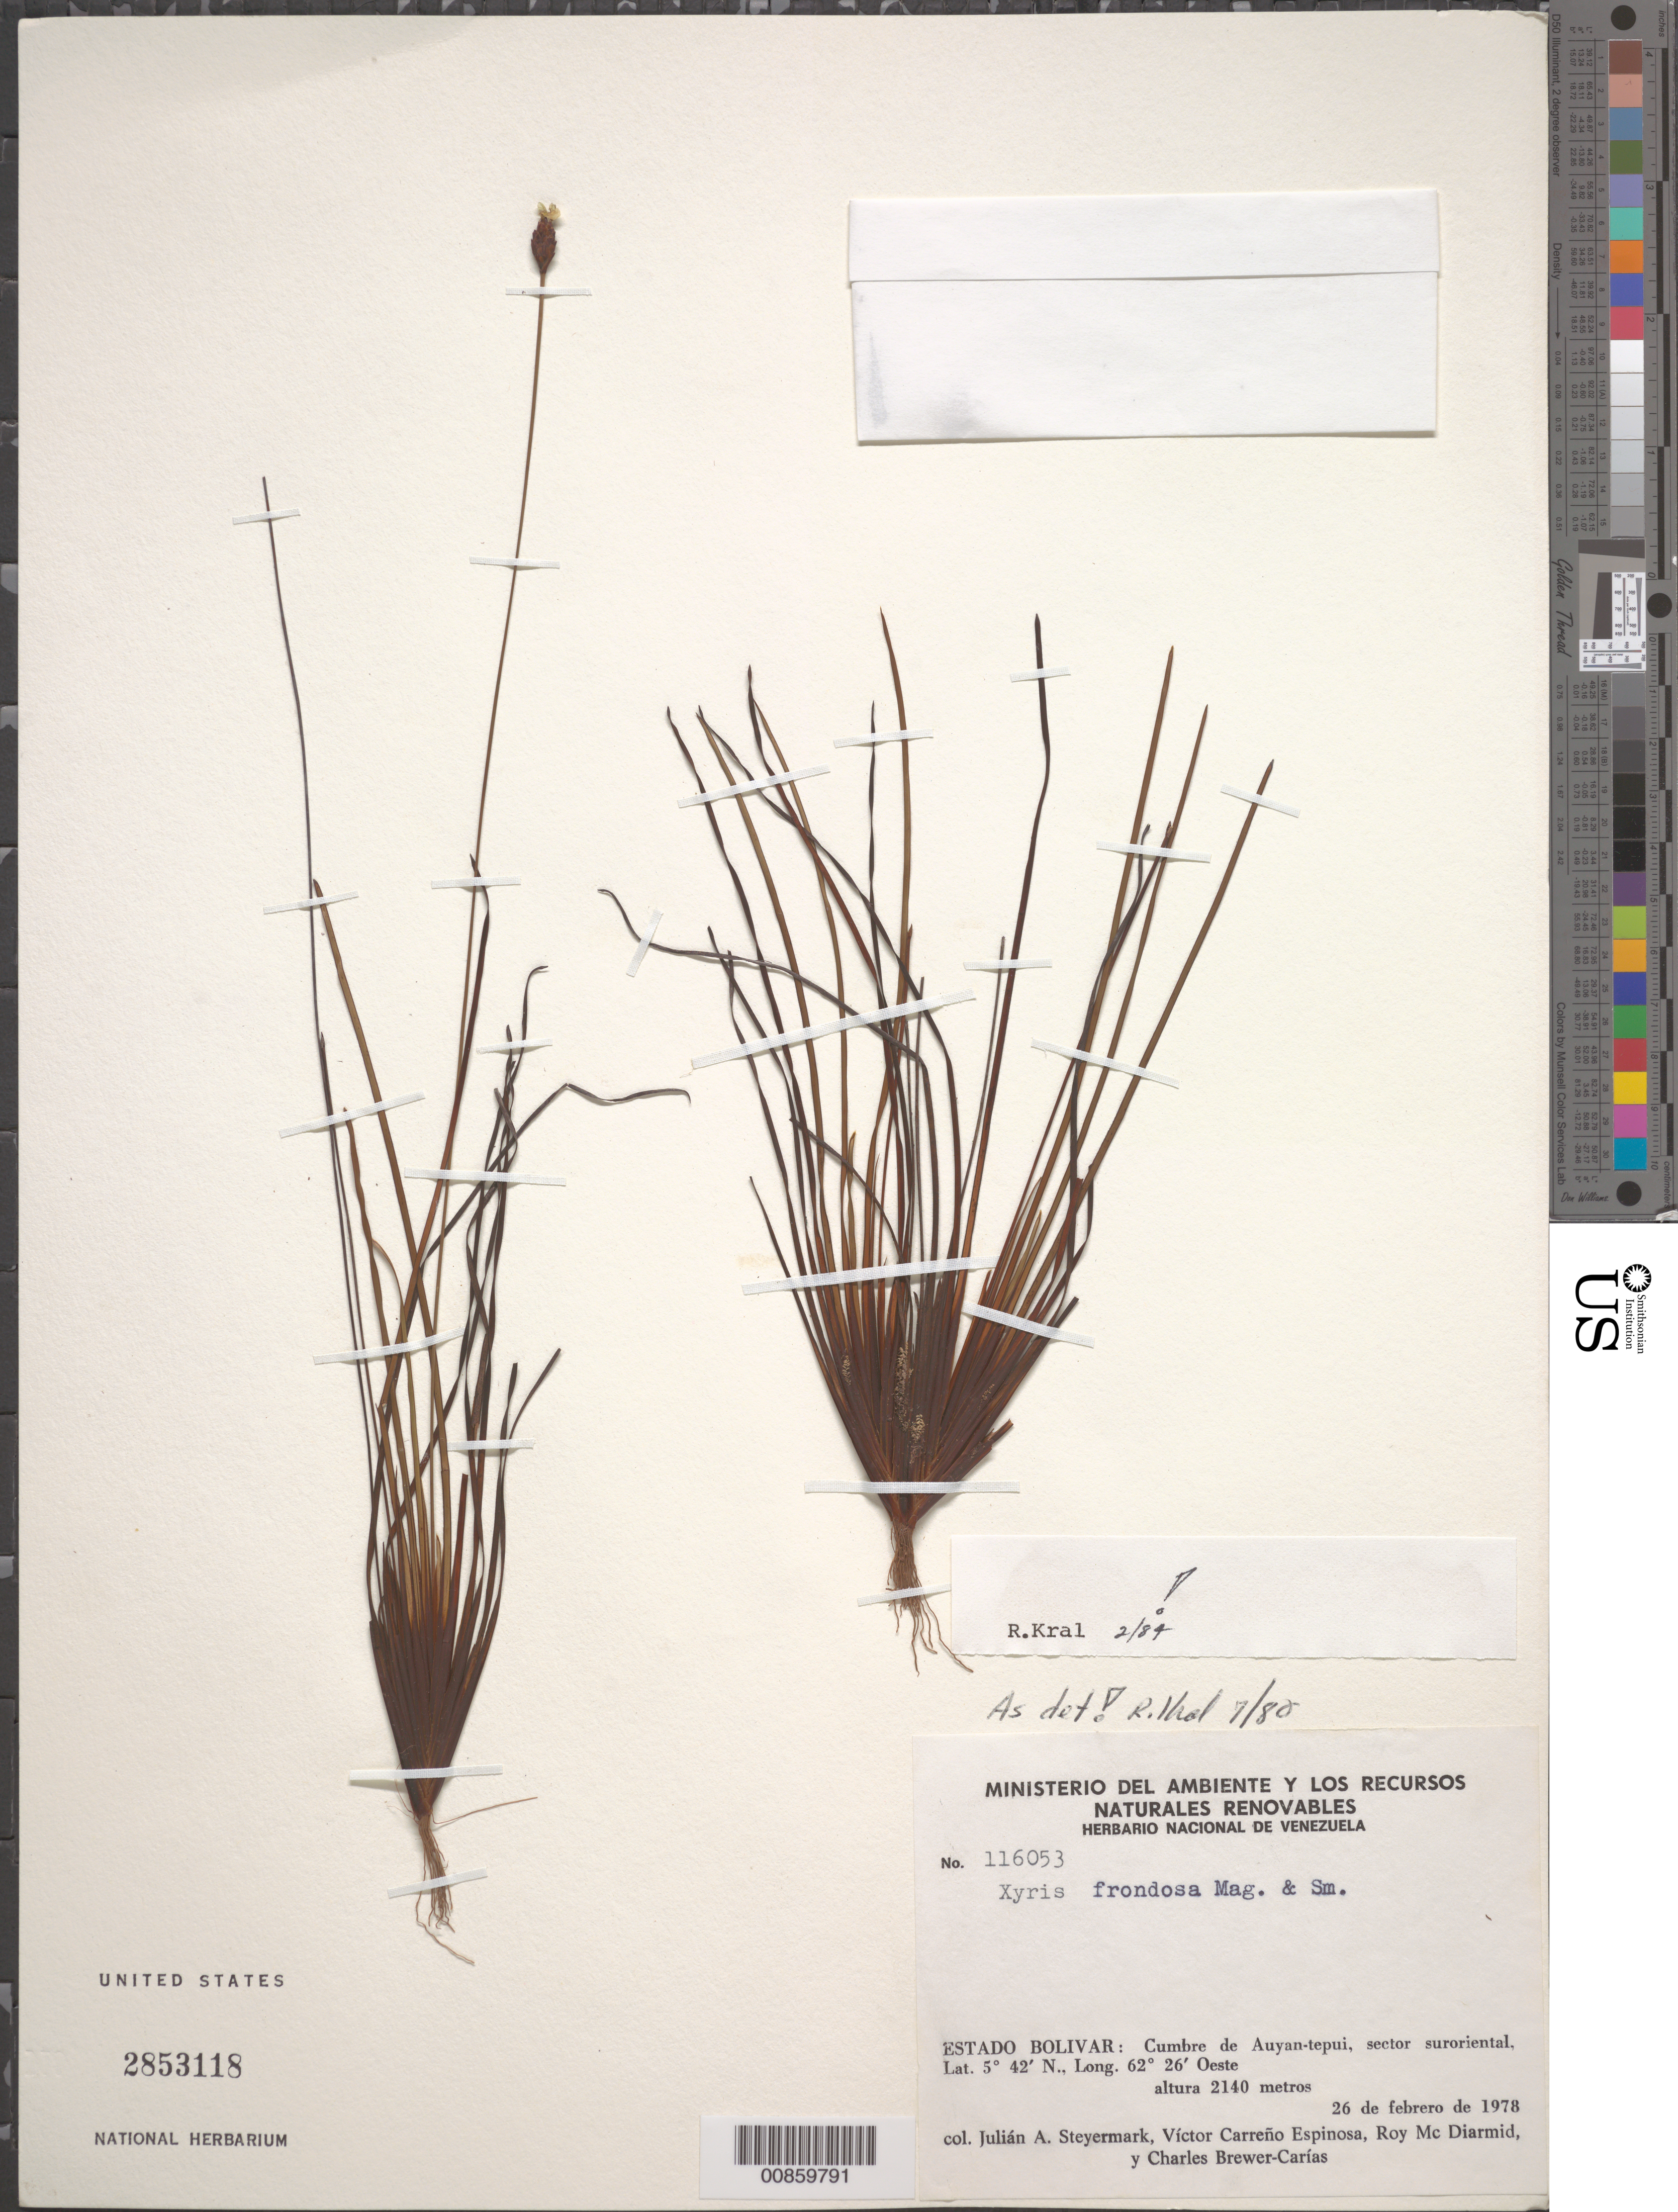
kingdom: Plantae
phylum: Tracheophyta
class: Liliopsida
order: Poales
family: Xyridaceae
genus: Xyris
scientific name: Xyris frondosa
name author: Maguire & L.B. Sm.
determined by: Kral, Robert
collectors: J. Steyermark, V. Carreño E., R. Mc Diarmid & C. Brewer-Carias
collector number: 116053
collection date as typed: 26-Feb-78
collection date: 1978-02-26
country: Venezuela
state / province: Bolívar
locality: Auyan-tepuí cumbre (summit), sector suroriental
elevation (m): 2140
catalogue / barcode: US 2853118